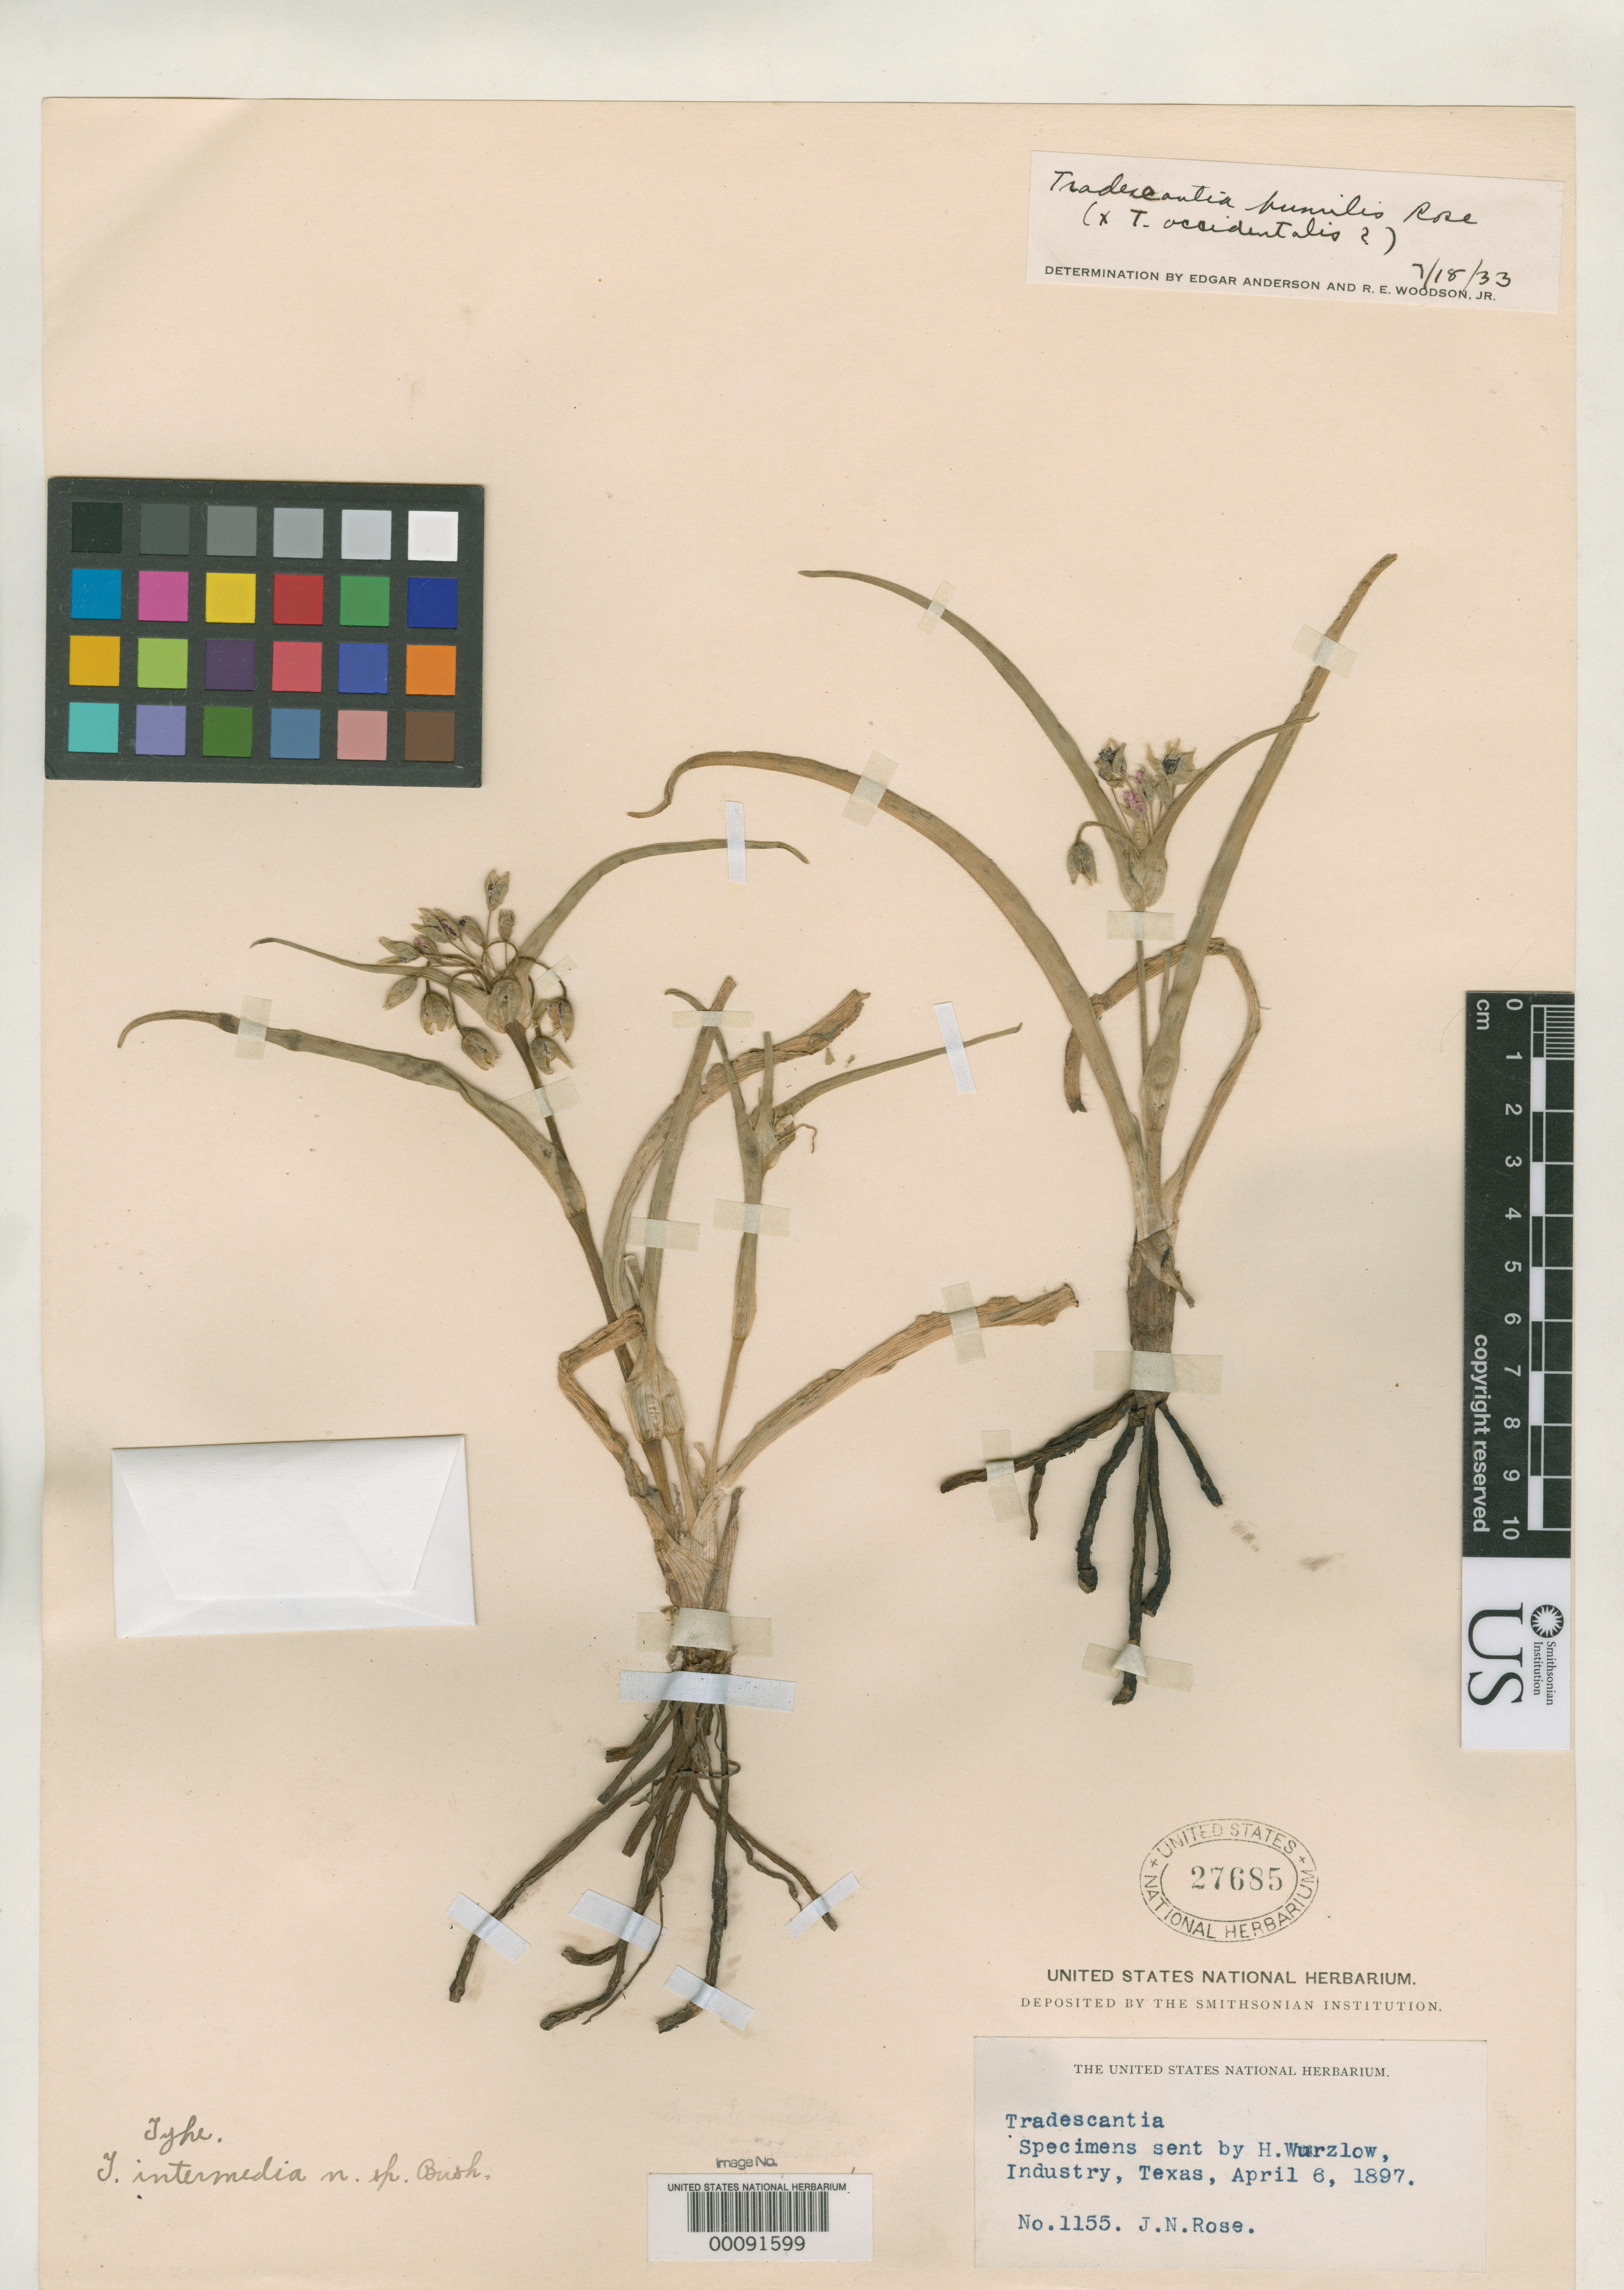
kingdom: Plantae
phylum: Tracheophyta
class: Liliopsida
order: Commelinales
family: Commelinaceae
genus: Tradescantia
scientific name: Tradescantia intermedia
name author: Bush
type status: Type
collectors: H. Wurzlow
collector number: J.N. Rose 1155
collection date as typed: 06 Apr 1897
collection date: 1897-04-06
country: United States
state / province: Texas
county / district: Austin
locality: Industry.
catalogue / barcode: US 27685